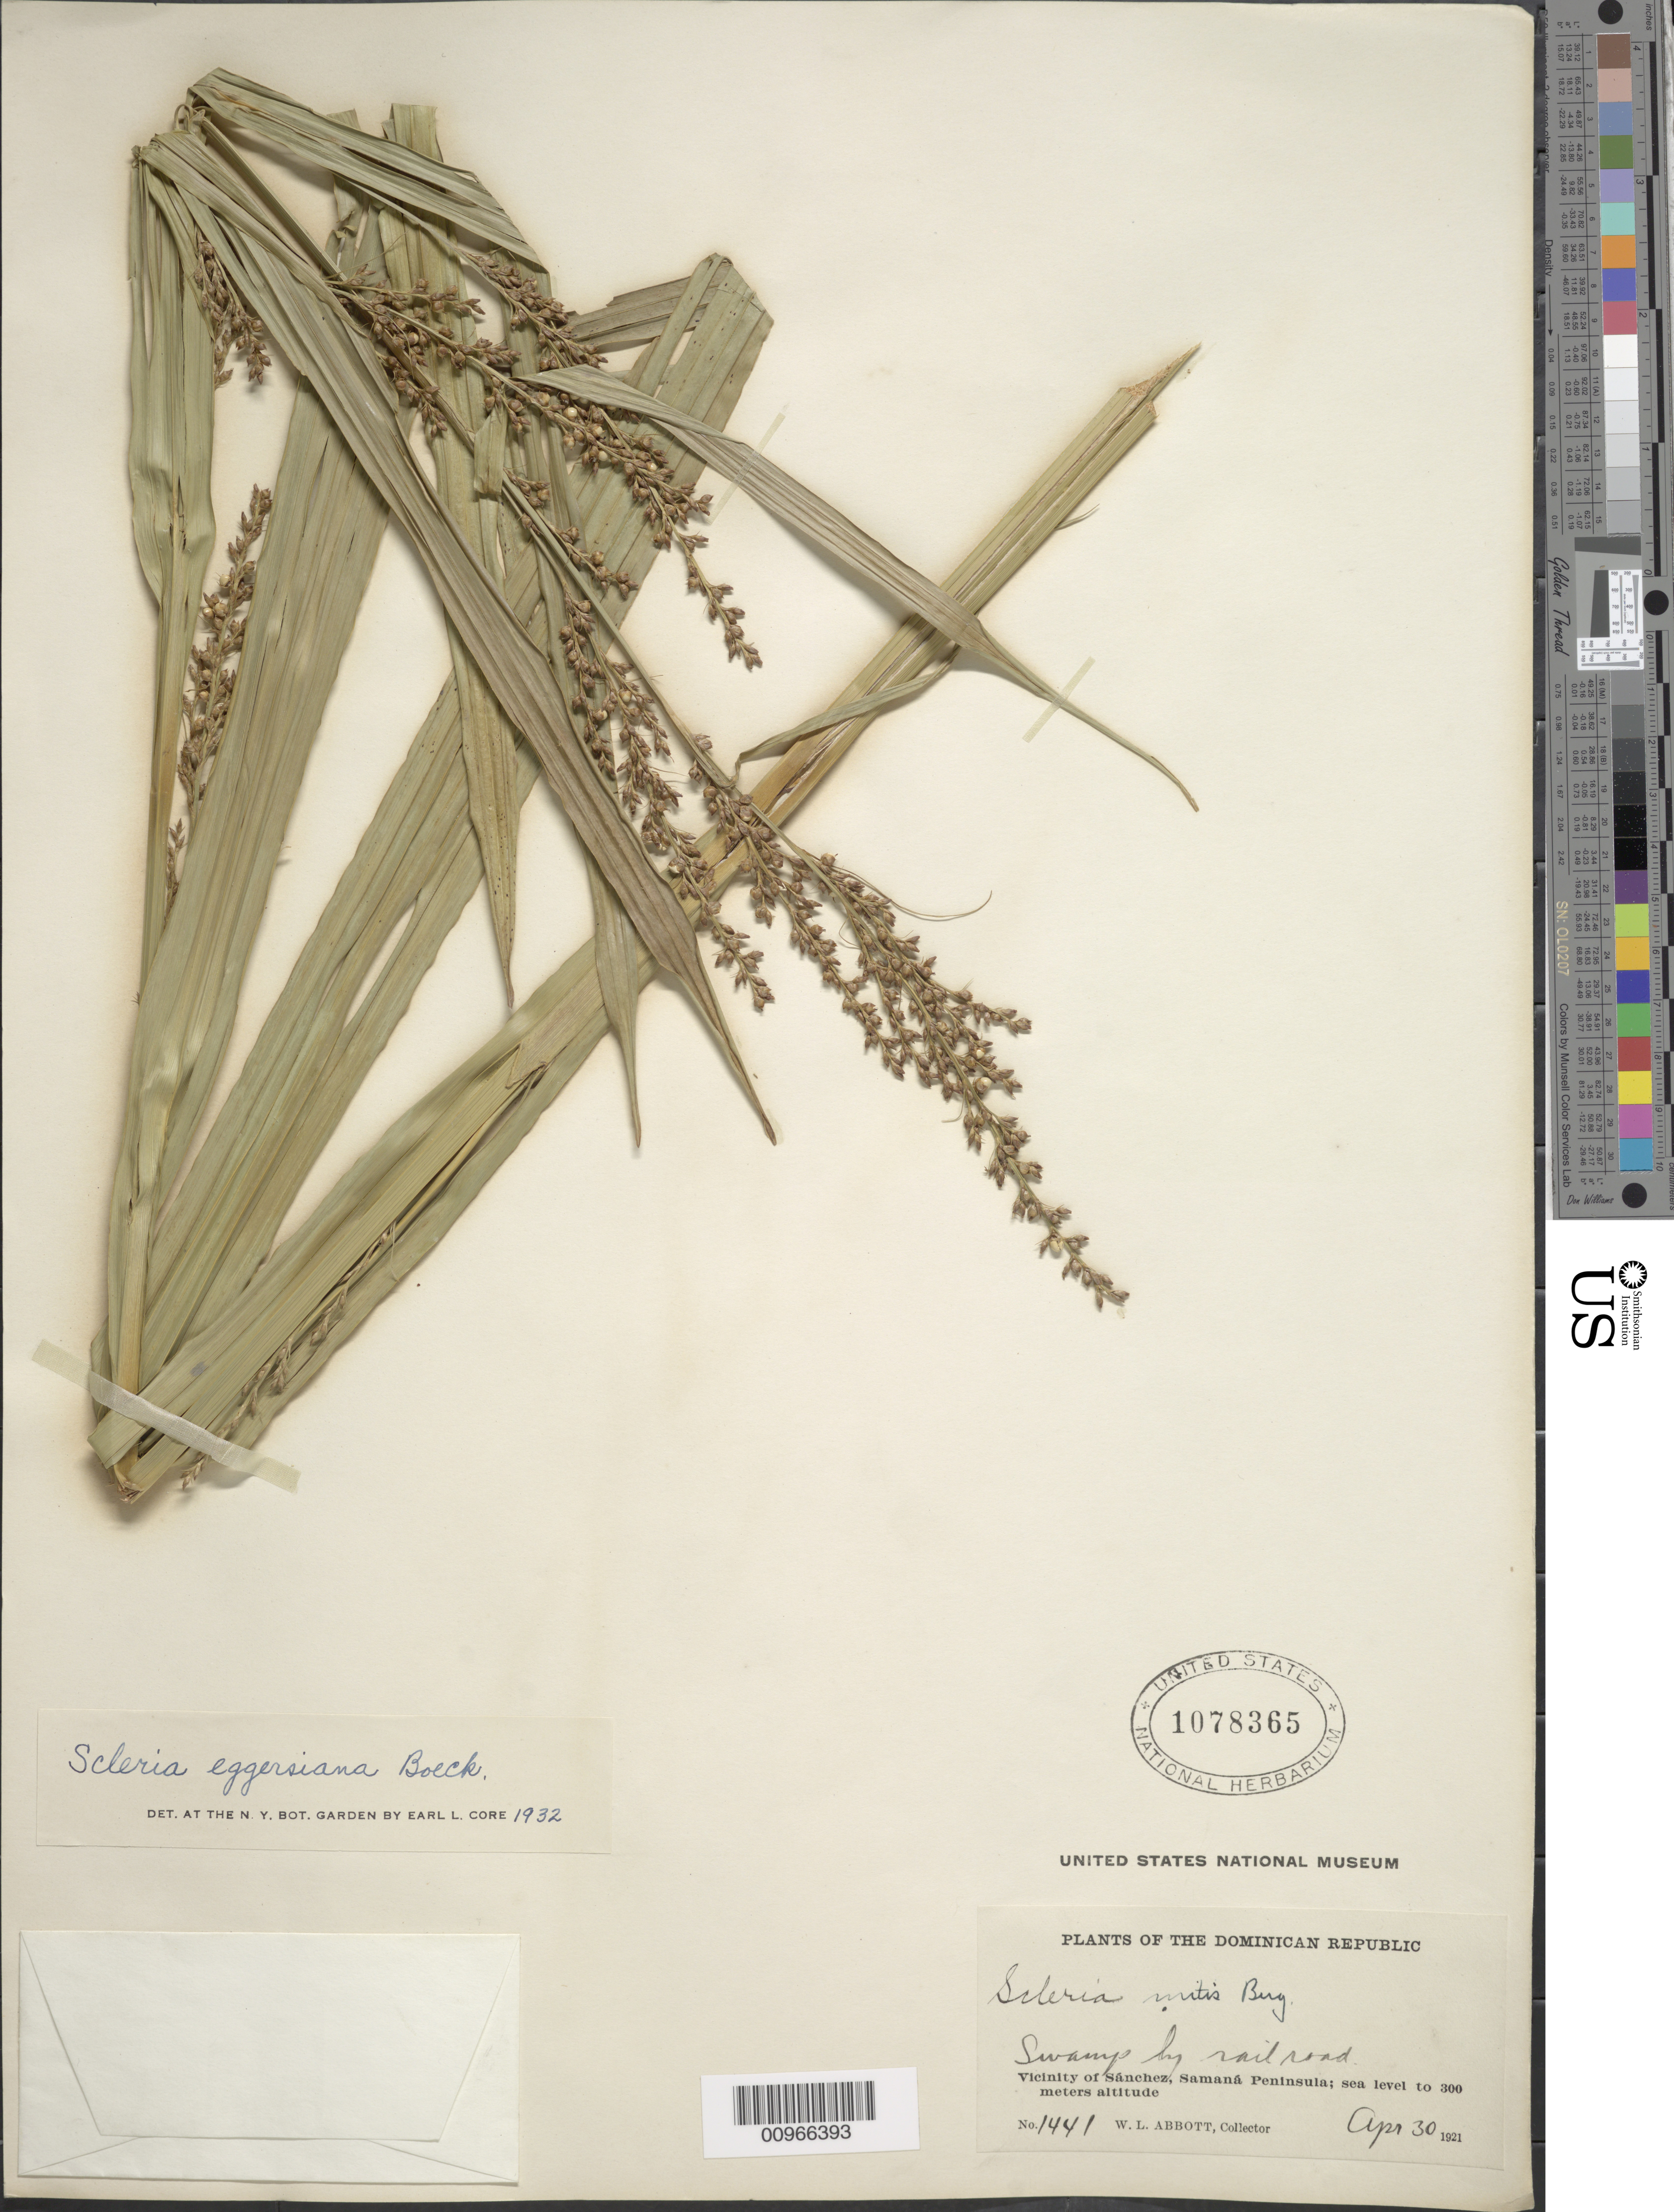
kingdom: Plantae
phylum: Tracheophyta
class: Liliopsida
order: Poales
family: Cyperaceae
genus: Scleria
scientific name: Scleria eggersiana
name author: Boeckeler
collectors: W. L. Abbott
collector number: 1441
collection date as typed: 30 Apr 1921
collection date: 1921-04-30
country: Dominican Republic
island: Hispaniola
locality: Vicinity of Sánchez, Samaná Peninsula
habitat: Swamp by railroad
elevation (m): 0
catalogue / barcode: US 1078365